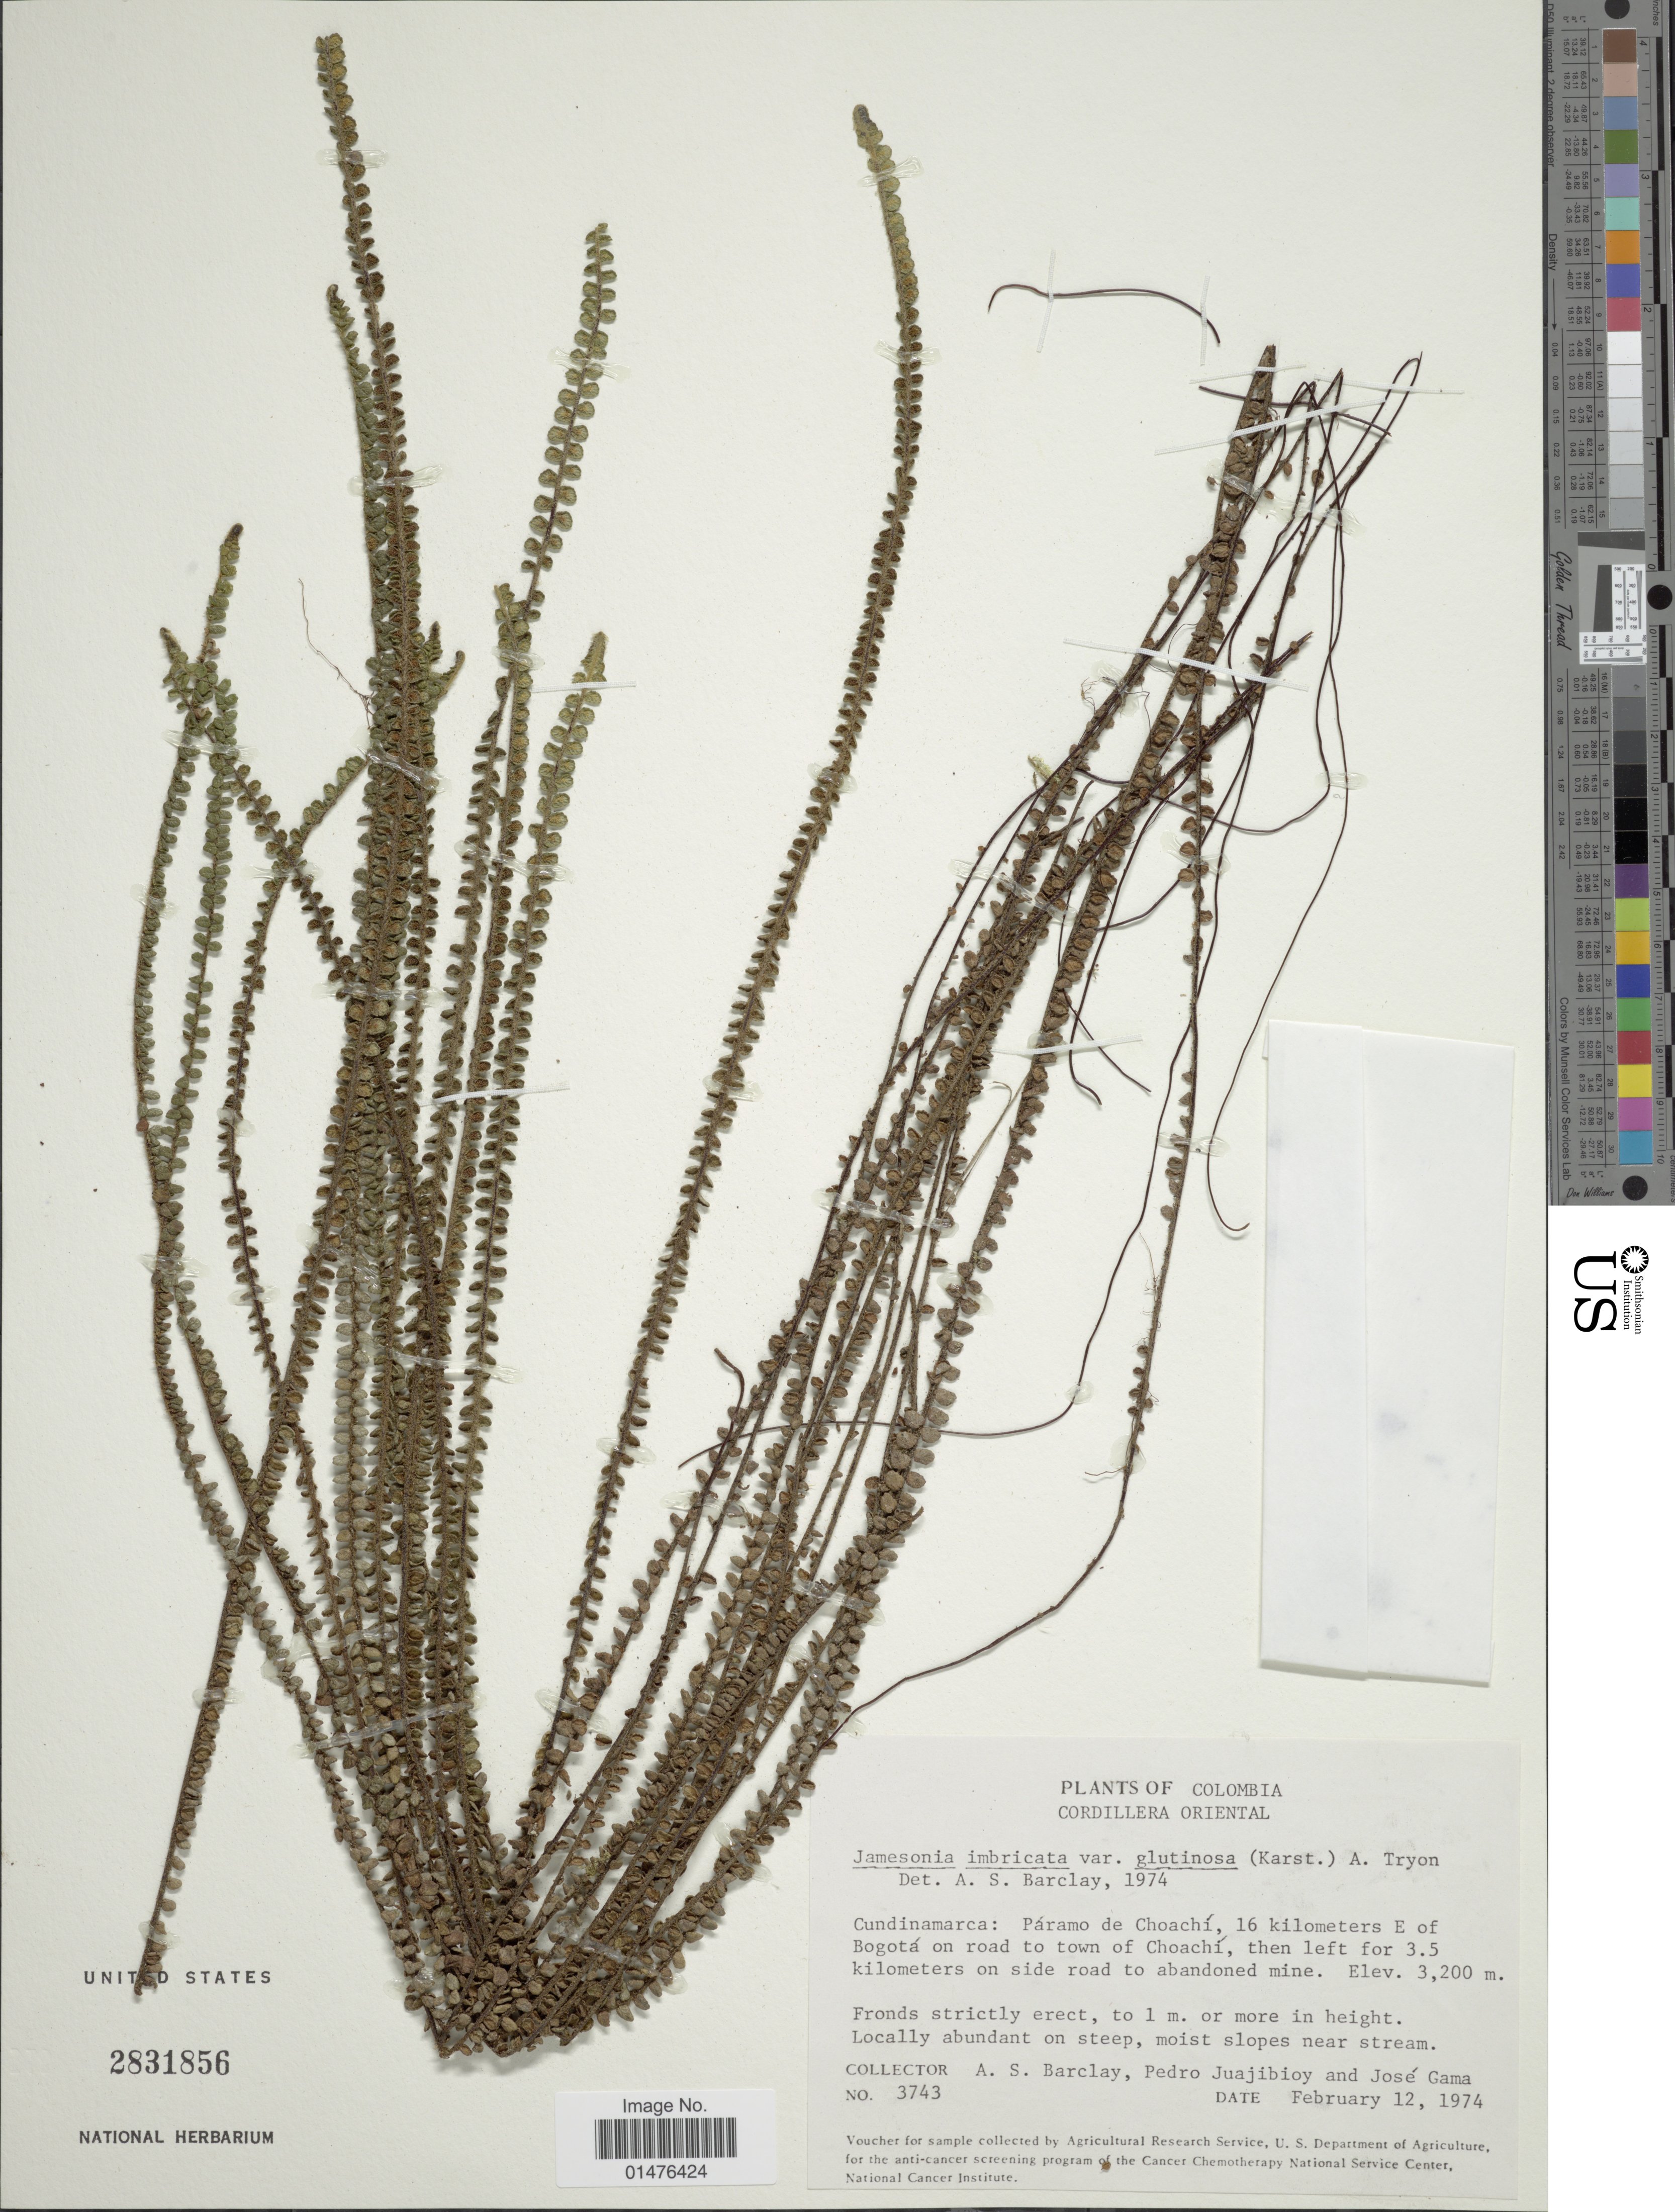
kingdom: Plantae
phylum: Tracheophyta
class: Polypodiopsida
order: Polypodiales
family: Pteridaceae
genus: Jamesonia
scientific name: Jamesonia imbricata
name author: (Sw.) Hook. & Grev.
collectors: A. S. Barclay, P. Juajibioy & J. Gama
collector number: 3743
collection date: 1974-02-12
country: Colombia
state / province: Cundinamarca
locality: Cordillera Oriental, Páramo de Choachí, 16 kilometrs E of Bogotá on road to town of Choachí, then left for 3.5 kilometers on side road to abandoned mine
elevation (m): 3200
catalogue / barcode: US 2831856